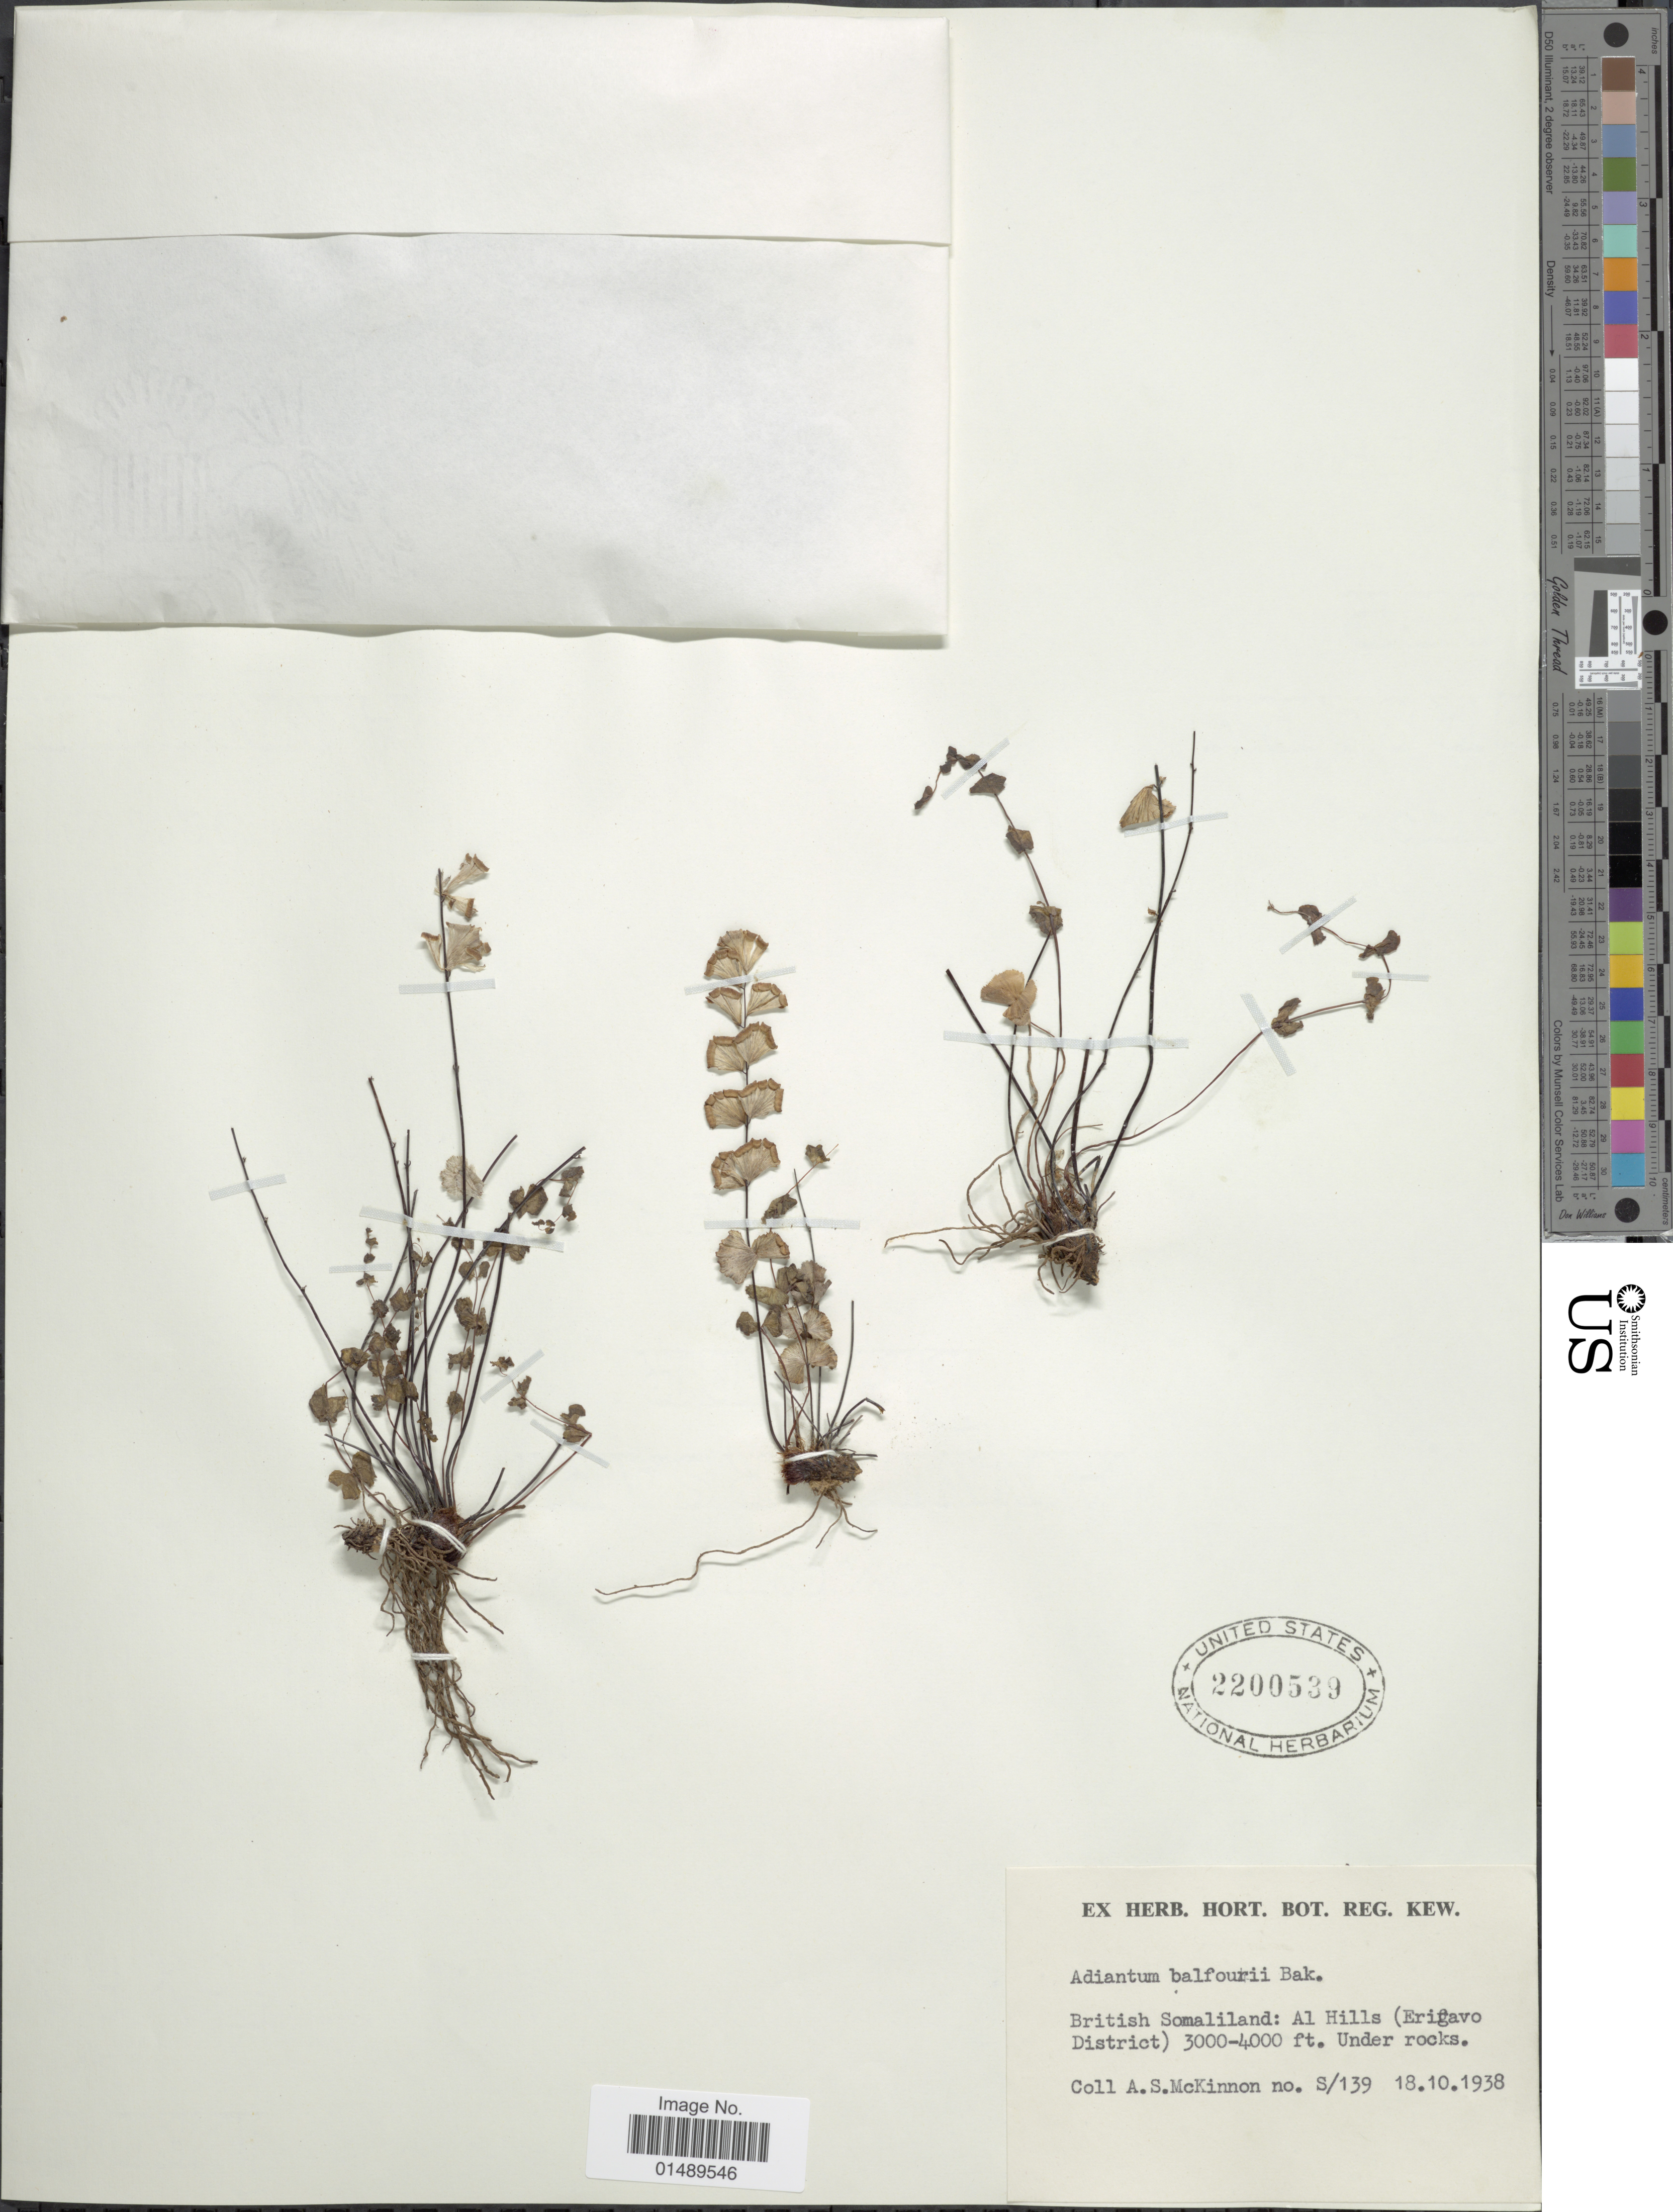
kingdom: Plantae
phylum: Tracheophyta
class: Polypodiopsida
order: Polypodiales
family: Pteridaceae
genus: Adiantum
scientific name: Adiantum balfourii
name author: Baker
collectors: A. Mckinnon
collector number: S/139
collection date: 1938-10-18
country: Somalia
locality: British Somaliland: Al Hills (Erigavo District)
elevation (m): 914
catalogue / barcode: US 2200539